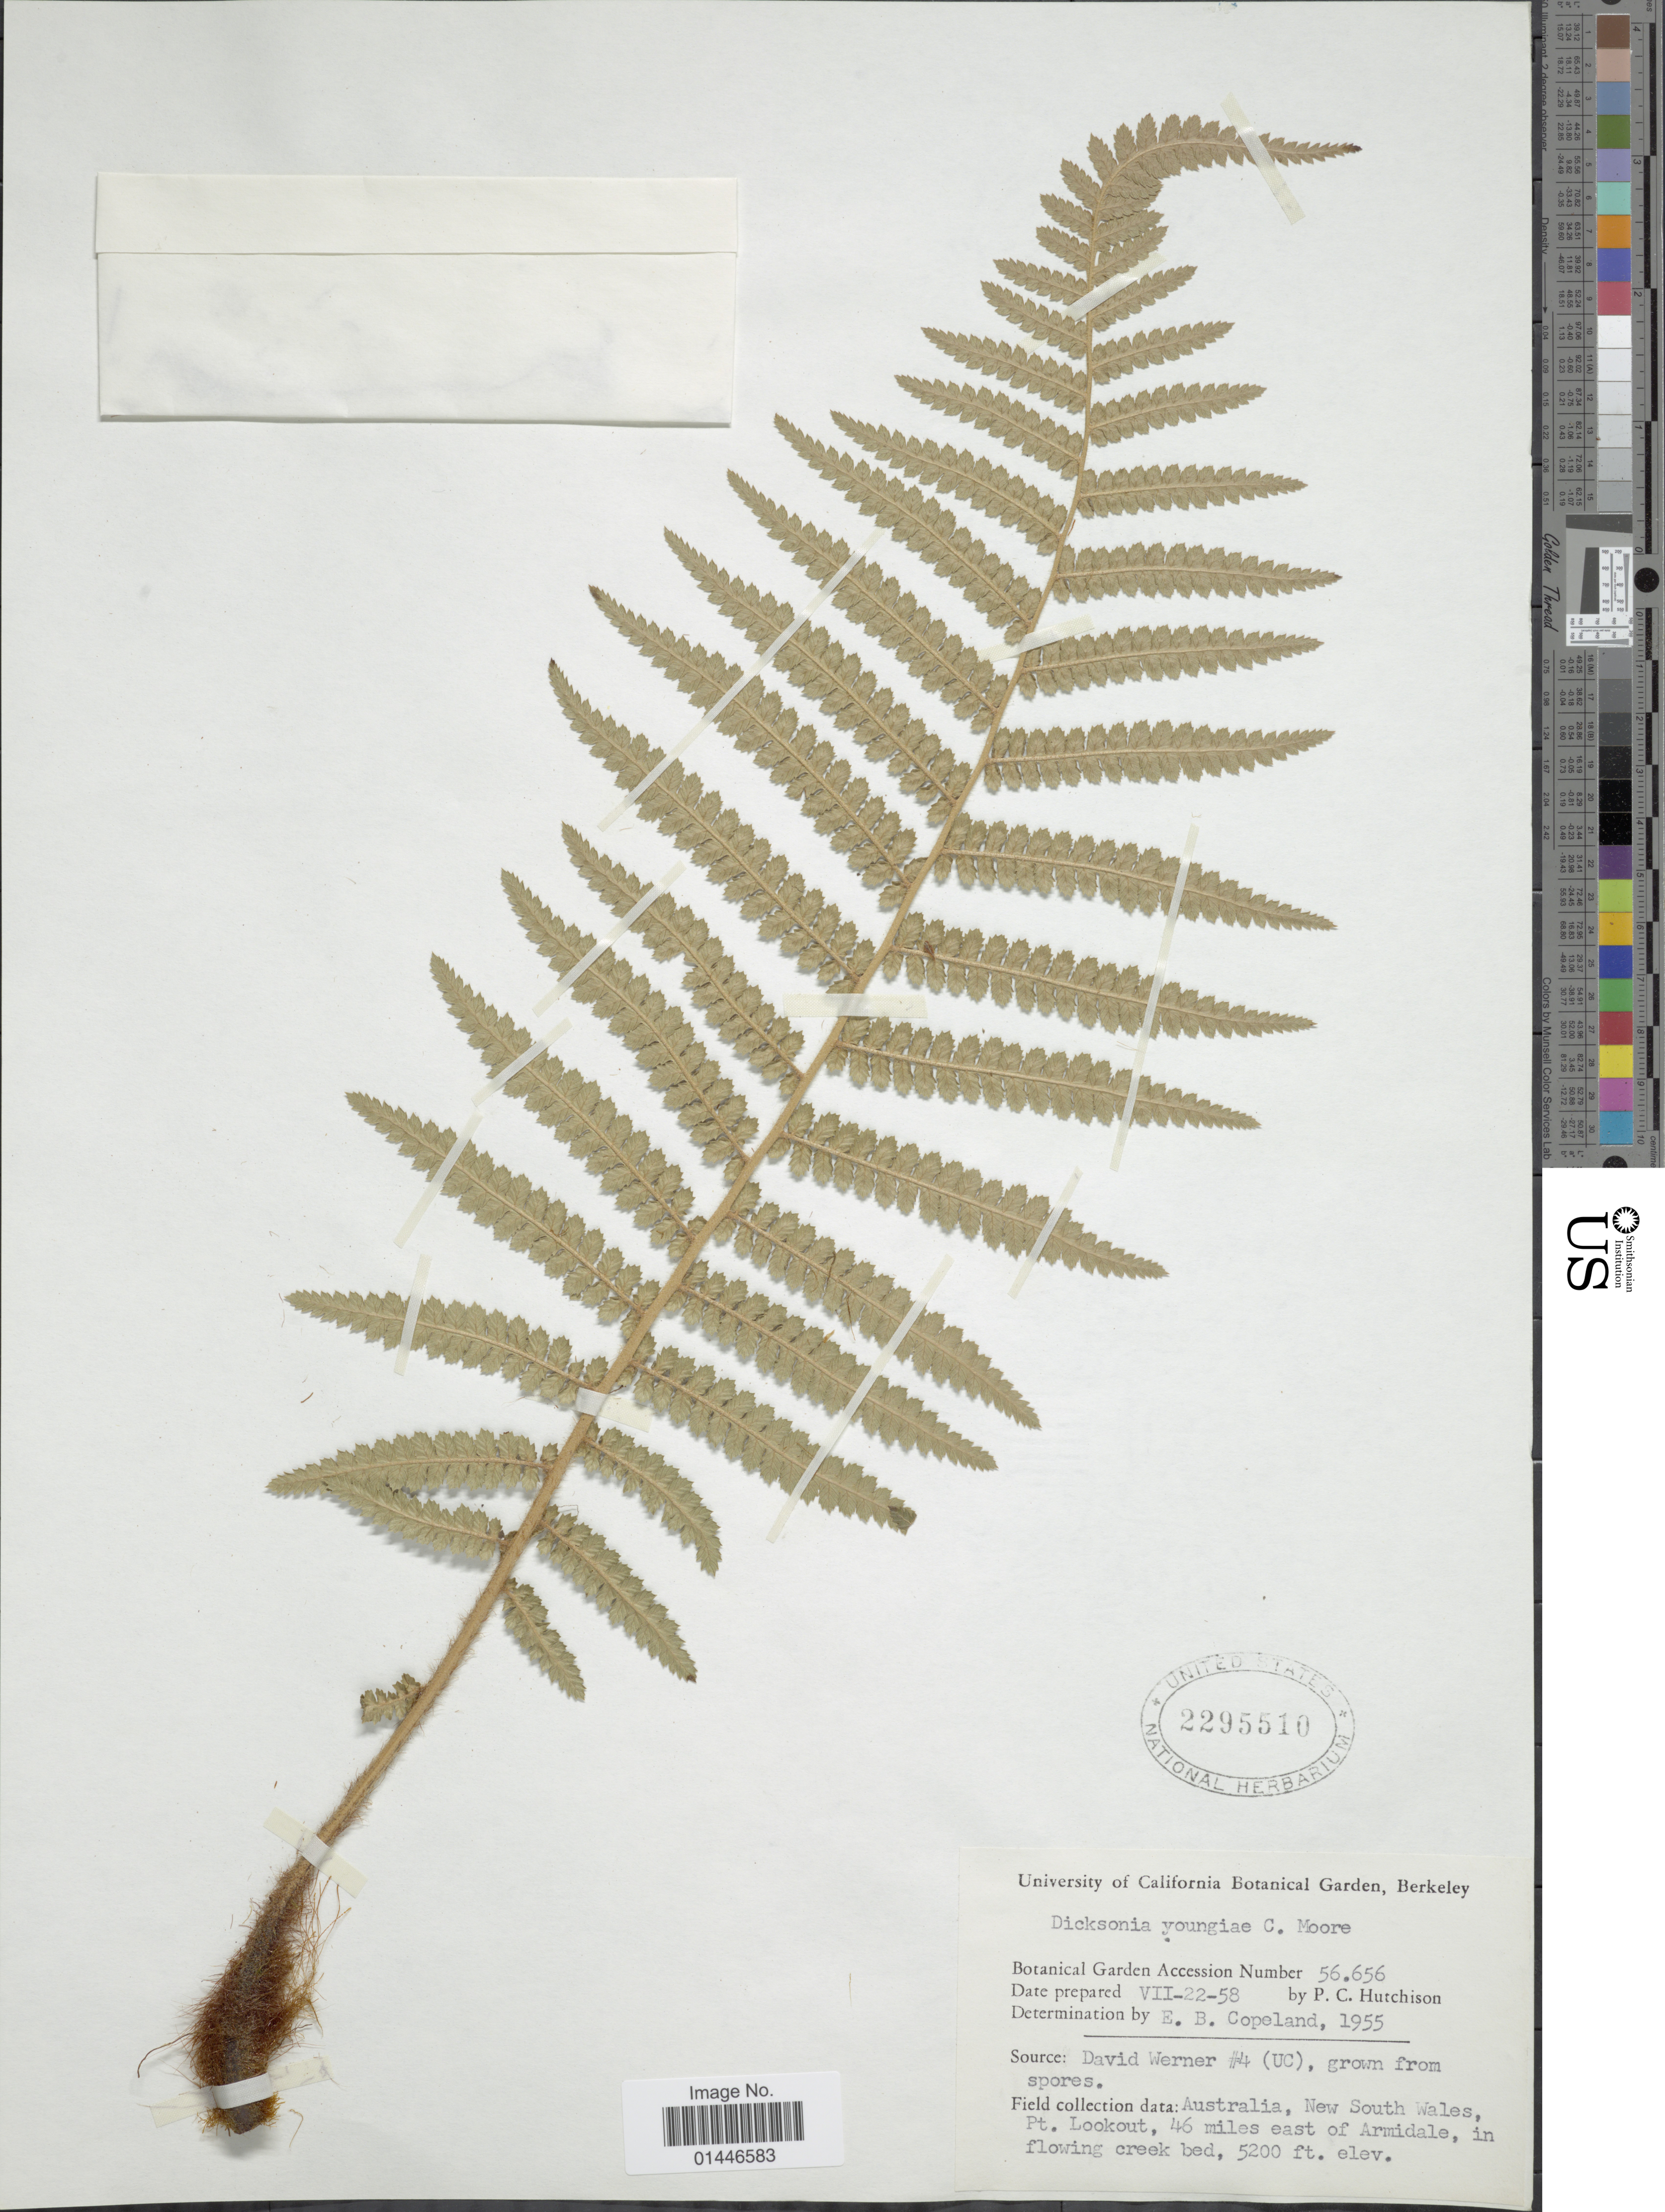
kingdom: Plantae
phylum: Tracheophyta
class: Polypodiopsida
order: Cyatheales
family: Dicksoniaceae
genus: Dicksonia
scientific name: Dicksonia youngiae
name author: C. Moore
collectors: P. C. Hutchison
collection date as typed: Transcribed d/m/y: 22/7/58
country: United States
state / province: California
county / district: Alameda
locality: University of California Botanical Garden, Berkeley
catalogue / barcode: US 2295510